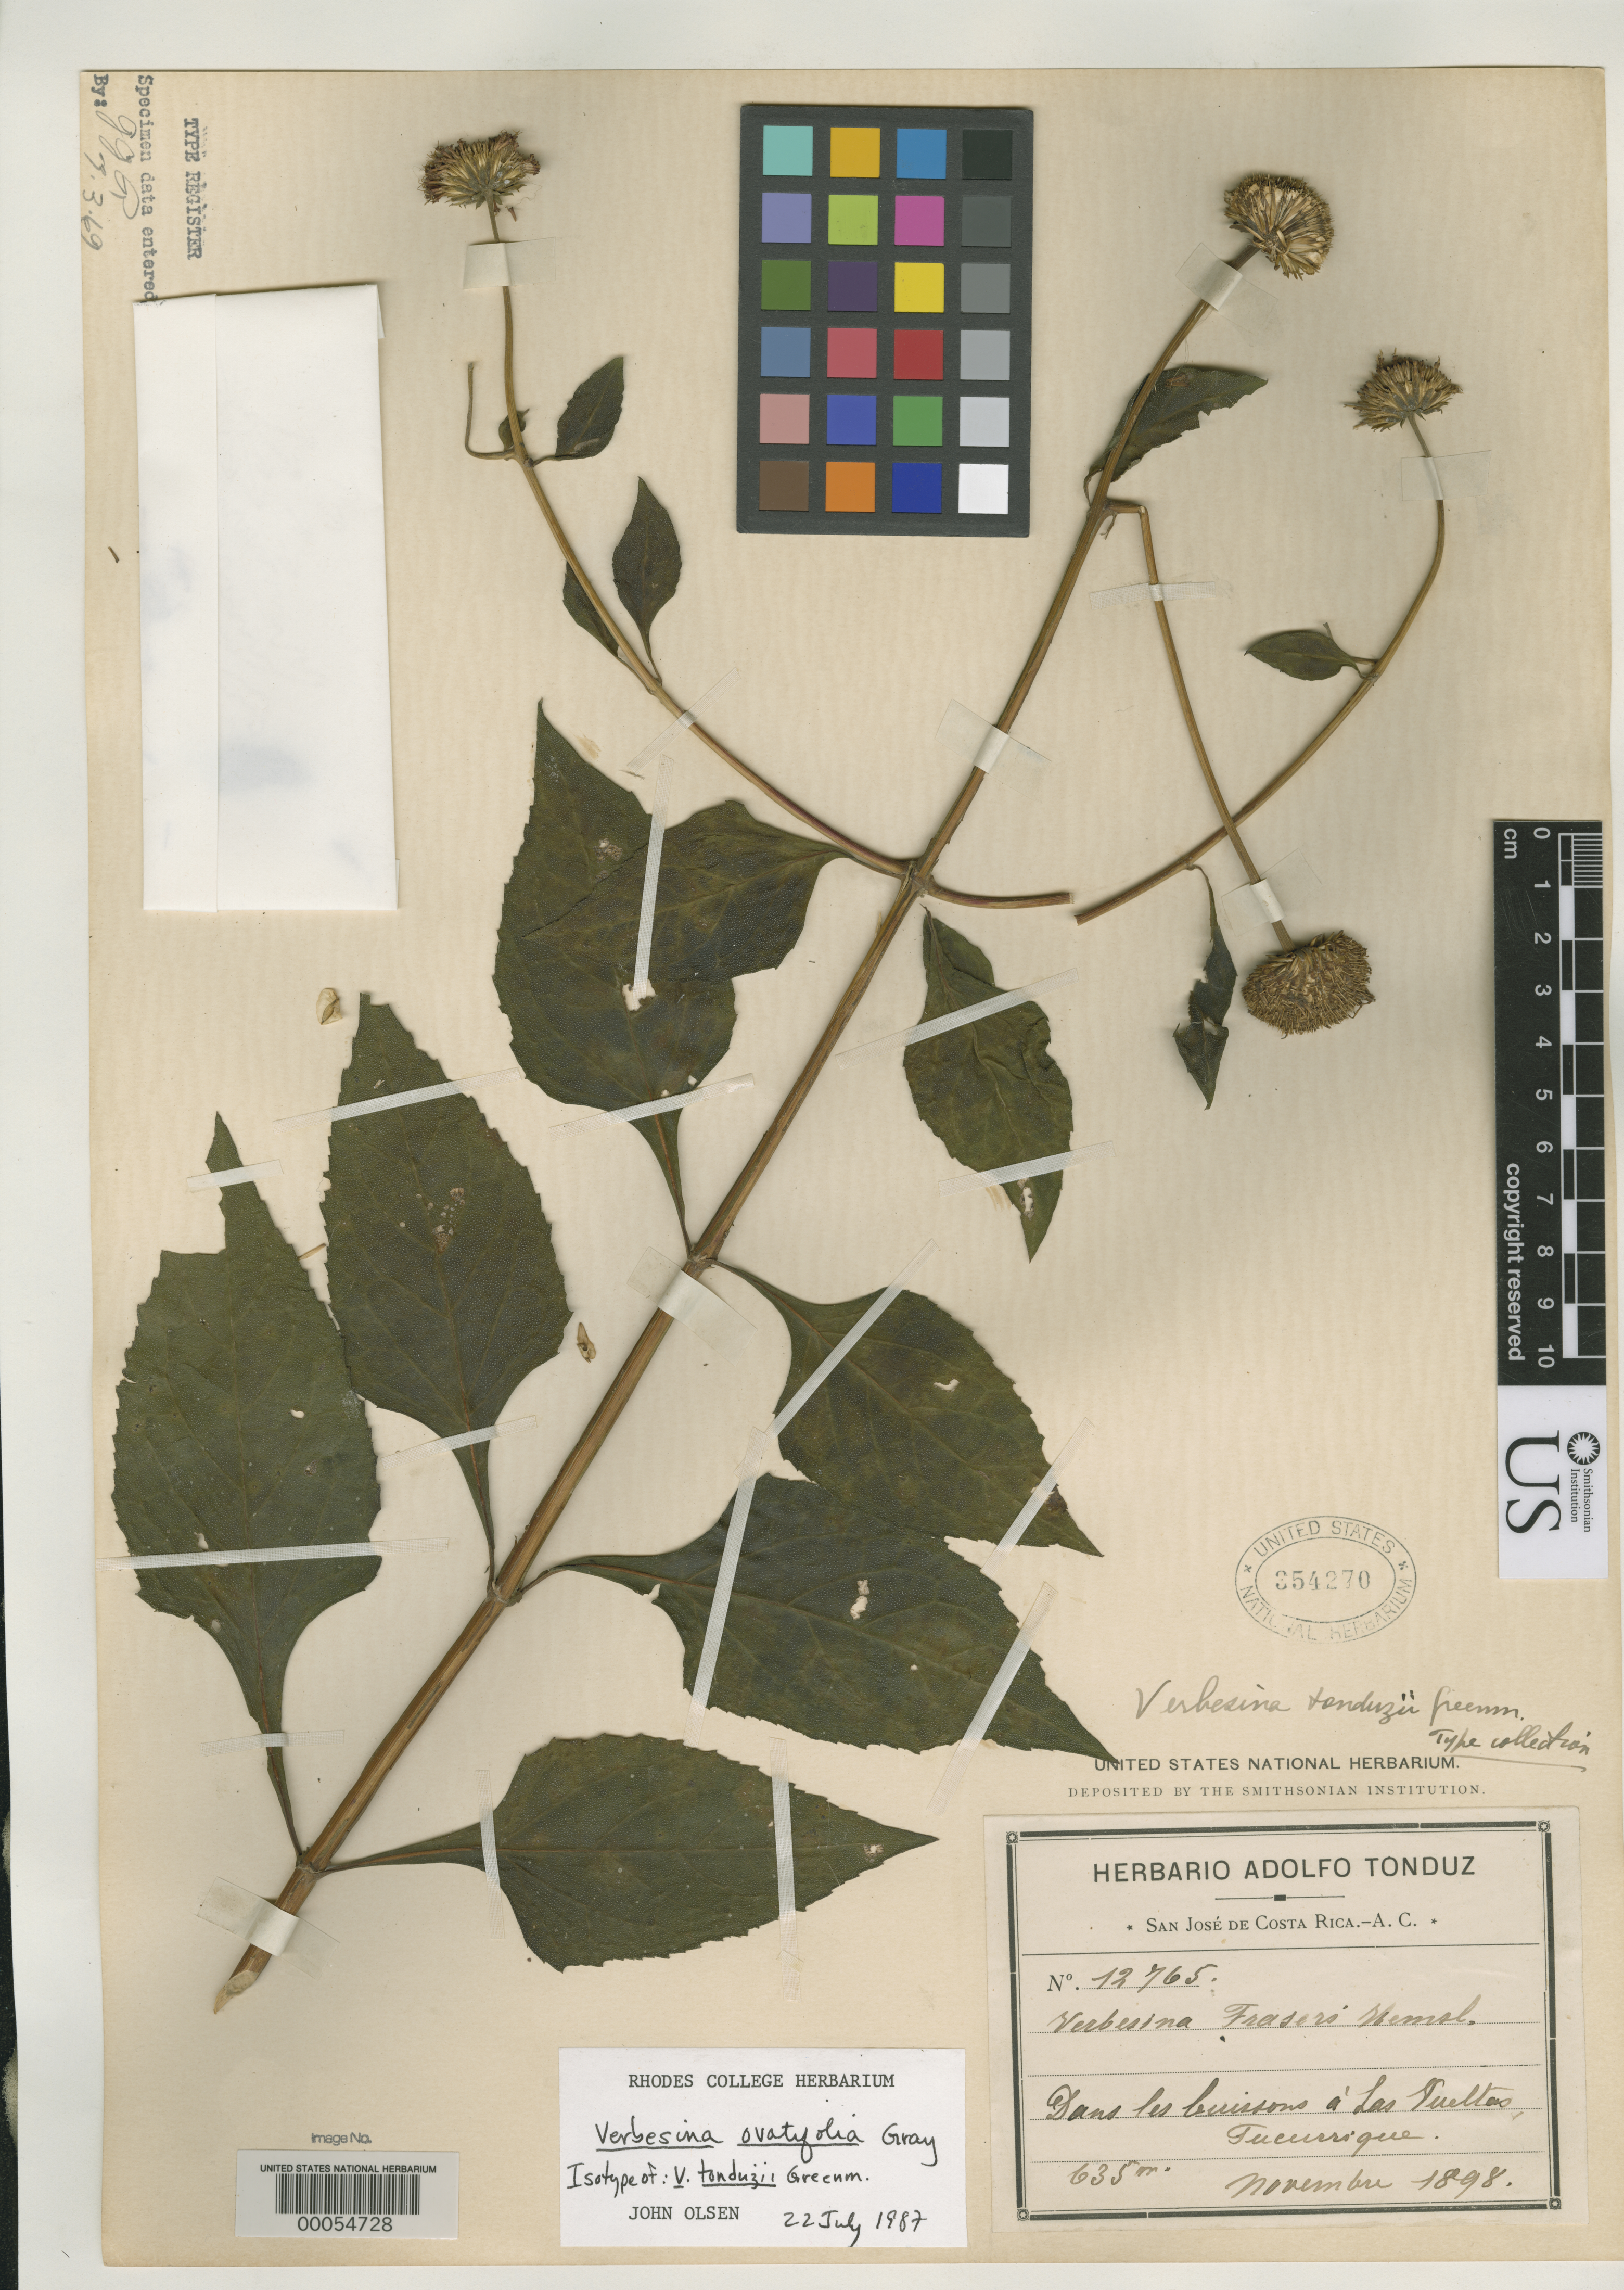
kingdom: Plantae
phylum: Tracheophyta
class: Magnoliopsida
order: Asterales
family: Asteraceae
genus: Verbesina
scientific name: Verbesina tonduzii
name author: Greenm.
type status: Isotype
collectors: A. Tonduz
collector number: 12765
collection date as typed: Nov 1898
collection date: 1898-11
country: Costa Rica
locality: Vueltas, Tucurrique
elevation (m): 635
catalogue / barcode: US 354270